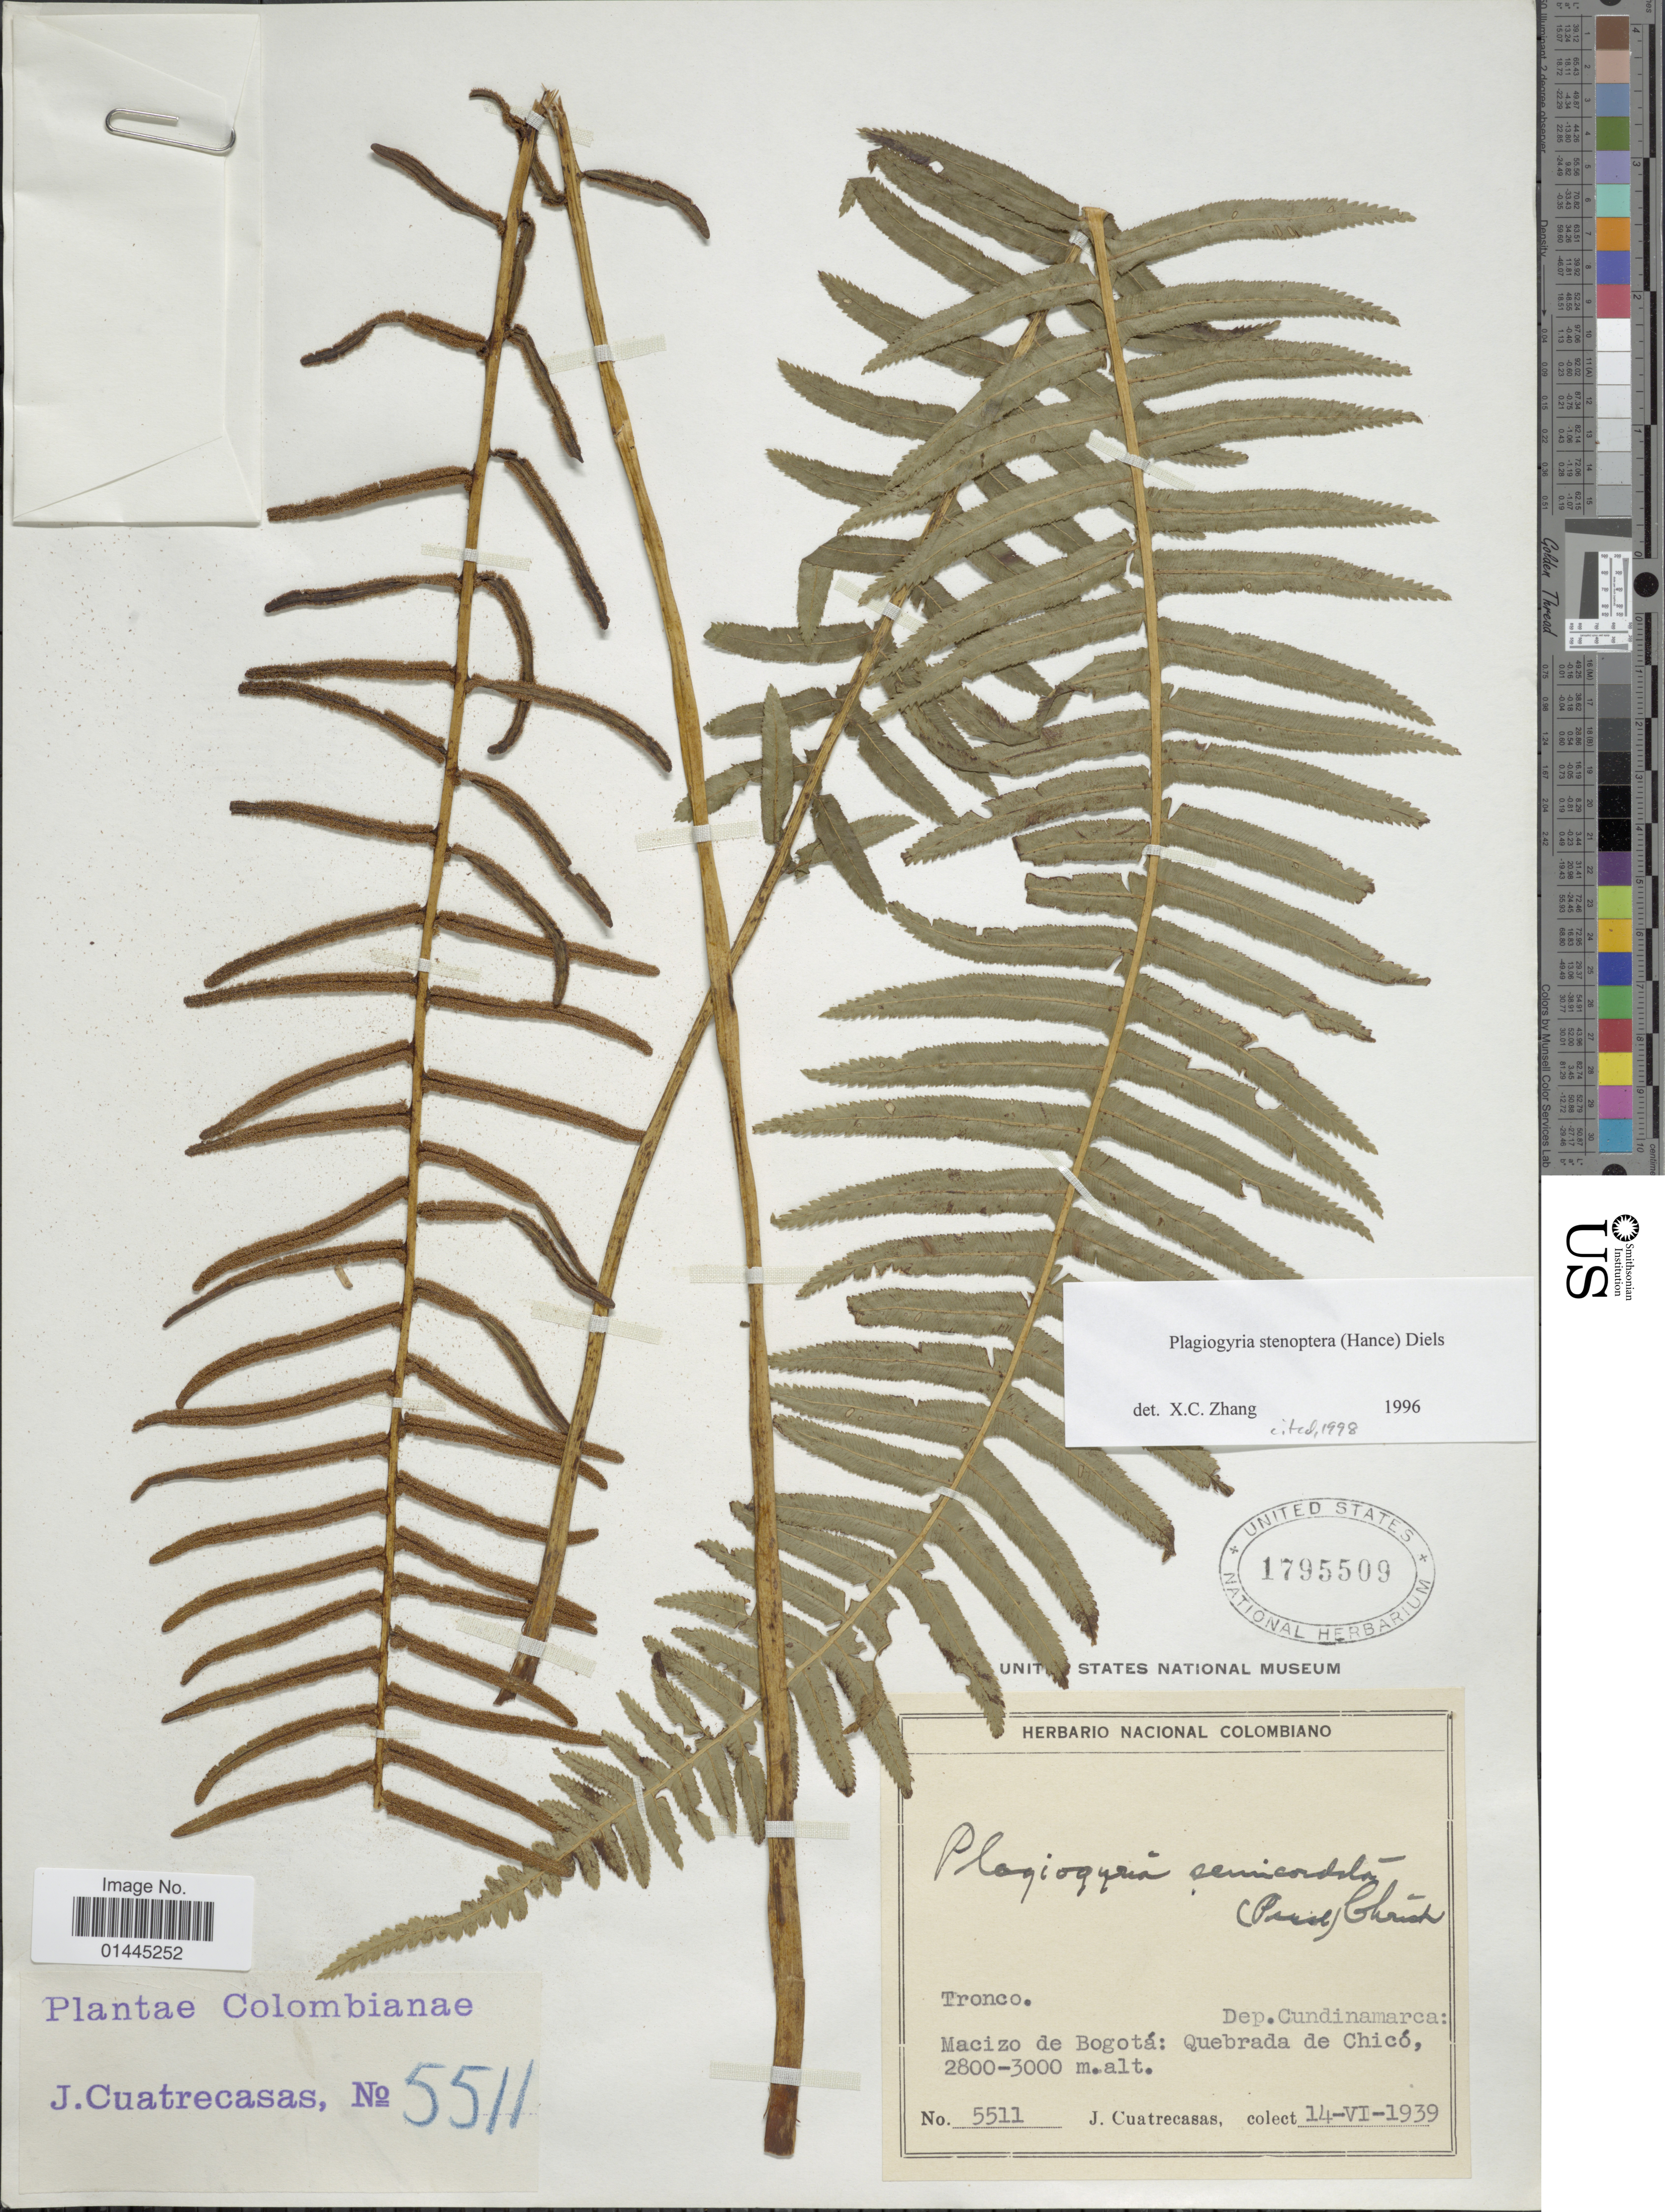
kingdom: Plantae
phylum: Tracheophyta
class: Polypodiopsida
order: Cyatheales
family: Plagiogyriaceae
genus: Plagiogyria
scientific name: Plagiogyria stenoptera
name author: (Hance) Diels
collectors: J. Cuatrecasas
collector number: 5511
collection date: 1939-06-14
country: Colombia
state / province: Cundinamarca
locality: Tronco, Macizo de Bogota: Quebrada de Chico.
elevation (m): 2800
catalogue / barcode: US 1795509